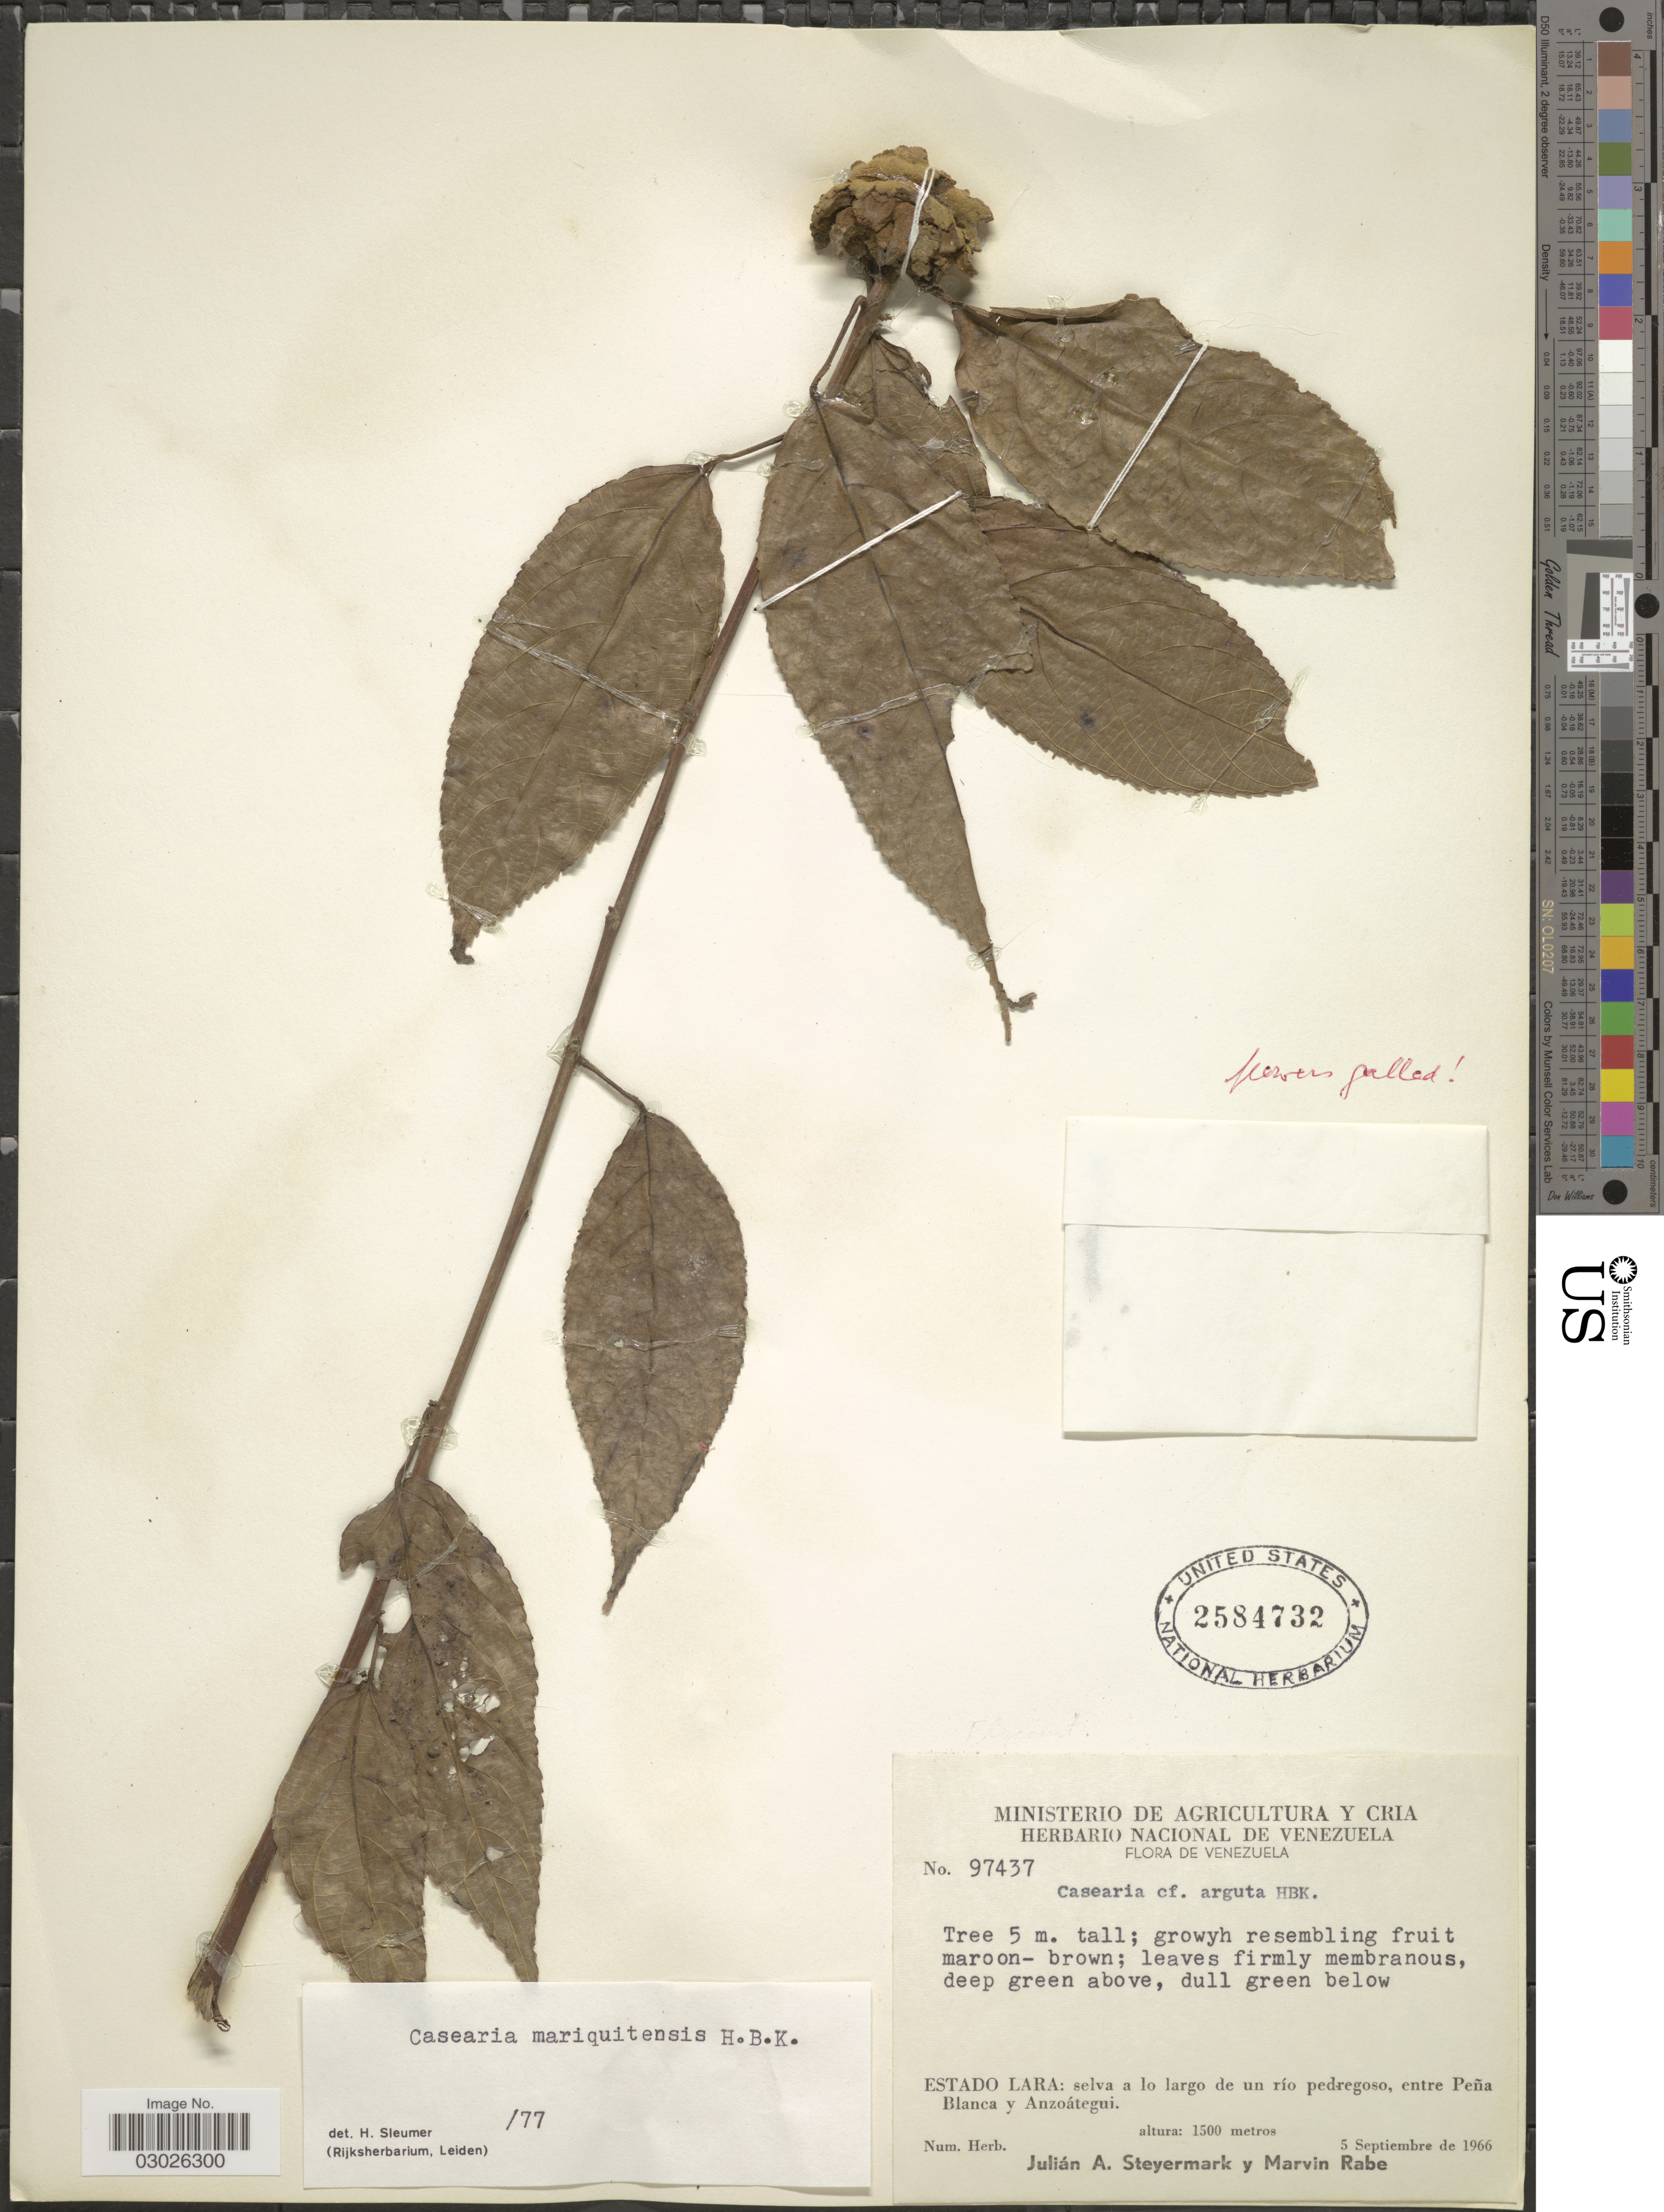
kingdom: Plantae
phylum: Tracheophyta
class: Magnoliopsida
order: Malpighiales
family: Salicaceae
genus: Casearia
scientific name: Casearia mariquitensis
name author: Kunth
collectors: J. Steyermark & M. Rabe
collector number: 97437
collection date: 1966-09-05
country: Venezuela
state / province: Lara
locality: Estado Lara: selva a lo largo de un río pedregoso, entre Peña Blanca y Anzoátegui.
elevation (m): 1500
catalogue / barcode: US 2584732